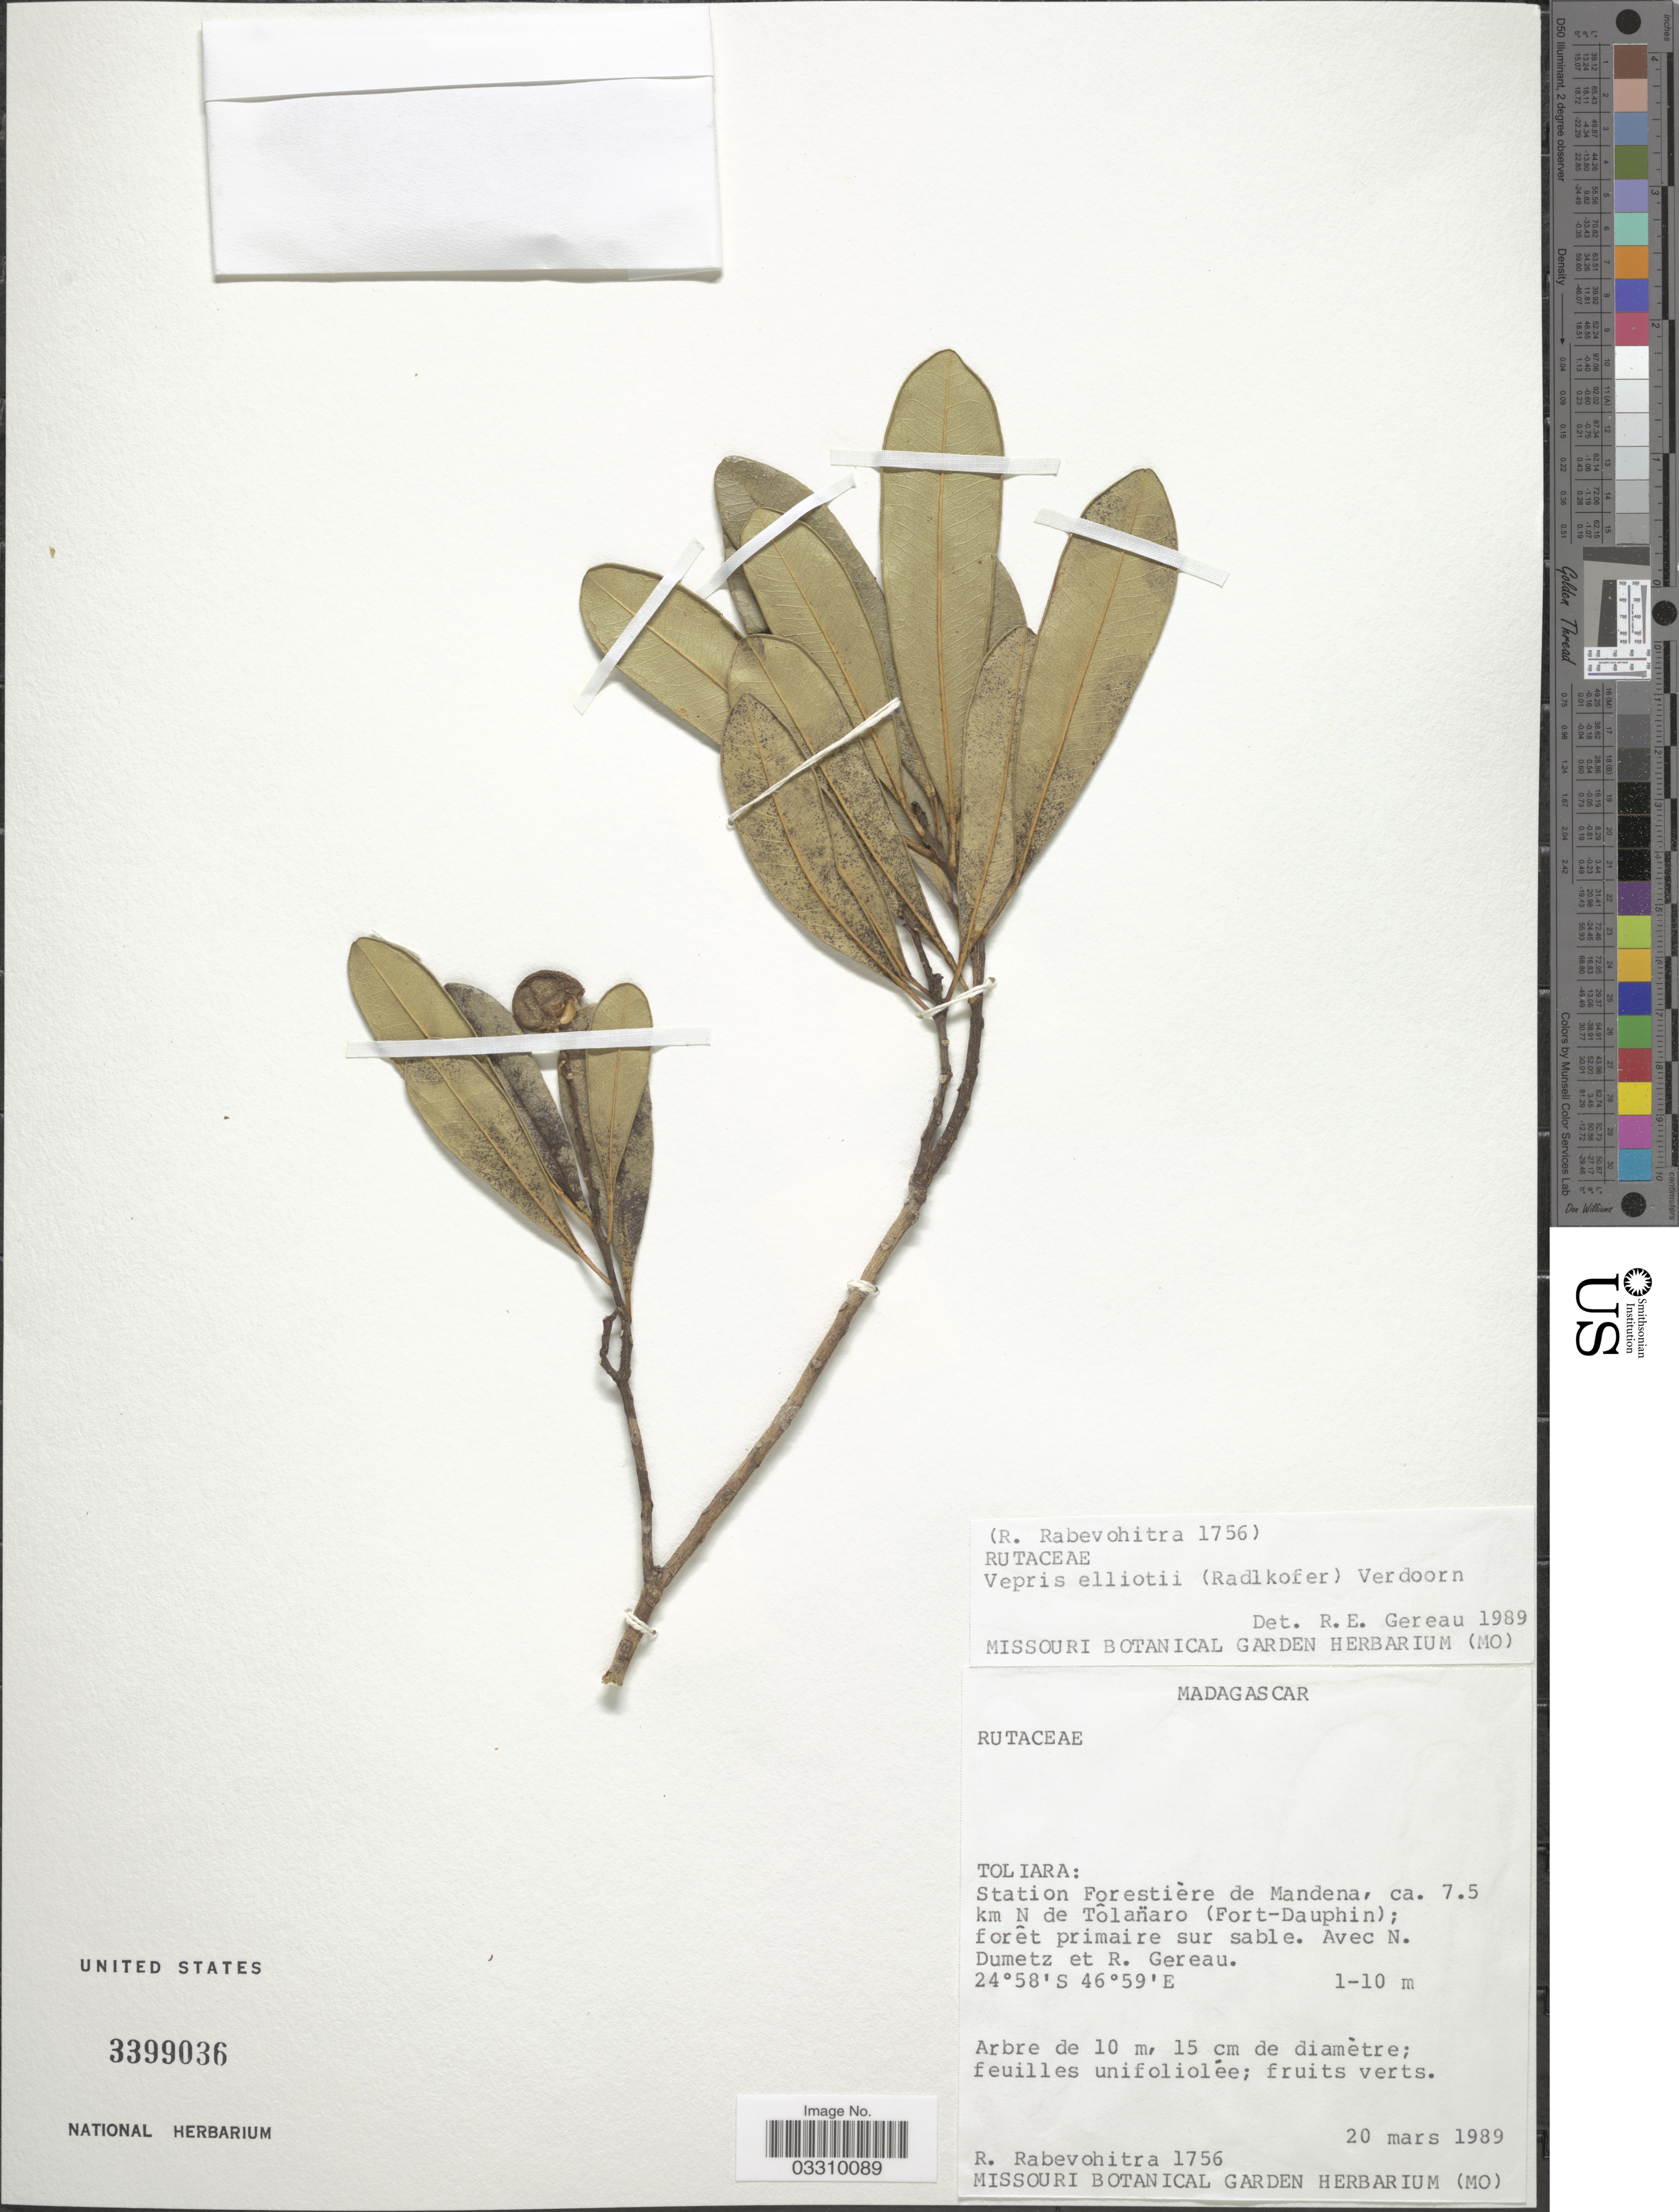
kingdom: Plantae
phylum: Tracheophyta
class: Magnoliopsida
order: Sapindales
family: Rutaceae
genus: Vepris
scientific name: Vepris elliotii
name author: (Radlk.) I. Verd.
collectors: R. Rabevohitra, N. Dumetz & R. Gereau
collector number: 1756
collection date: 1989-03-20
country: Madagascar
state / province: Anosy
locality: Station Forestière de Mandena, ca. 7.5 km N de Tôlanäro (Fort-Dauphin).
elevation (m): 1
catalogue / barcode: US 3399036